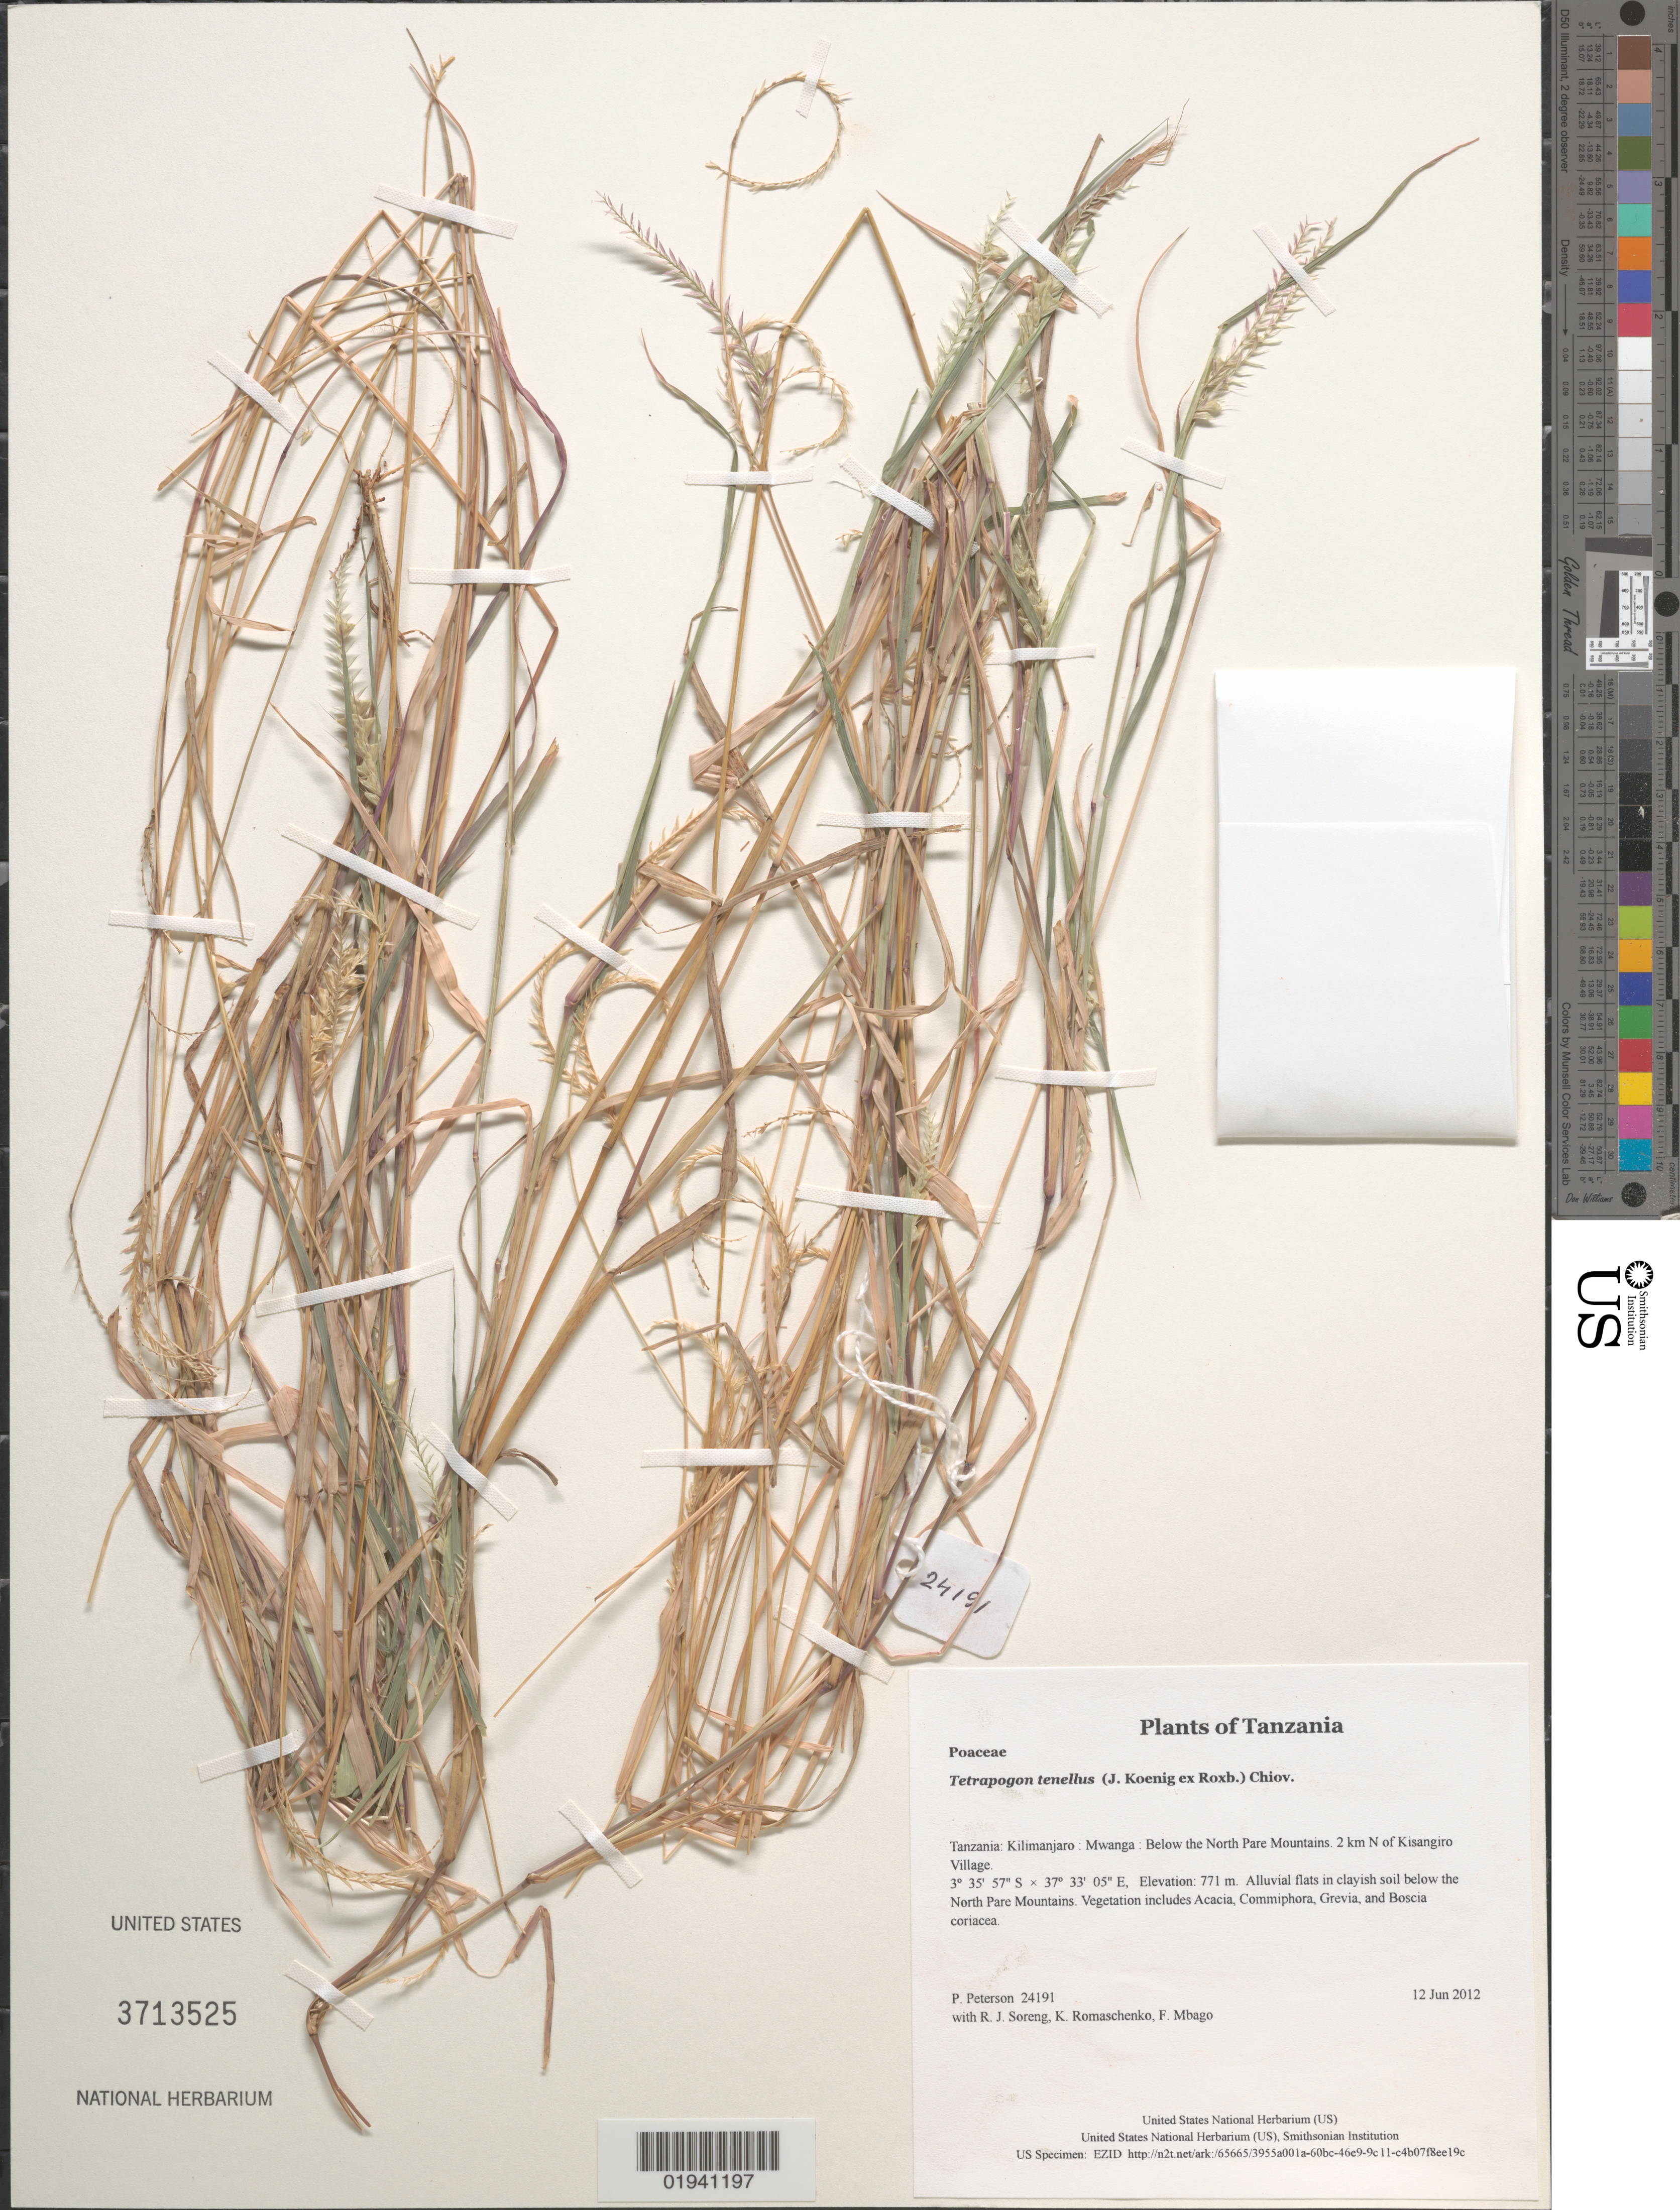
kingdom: Plantae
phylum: Tracheophyta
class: Liliopsida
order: Poales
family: Poaceae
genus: Tetrapogon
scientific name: Tetrapogon tenellus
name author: (J. Koenig ex Roxb.) Chiov.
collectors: P. M. Peterson, R. J. Soreng, K. Romaschenko & F. Mbago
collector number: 24191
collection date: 2012-06-12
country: Tanzania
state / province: Kilimanjaro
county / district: Mwanga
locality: Below the North Pare Mountains. 2 km N of Kisangiro Village.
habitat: Alluvial flats in clayish soil below the North Pare Mountains. Vegetation includes Acacia, Commiphora, Grevia, and Boscia coriacea.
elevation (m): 771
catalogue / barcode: US 3713525